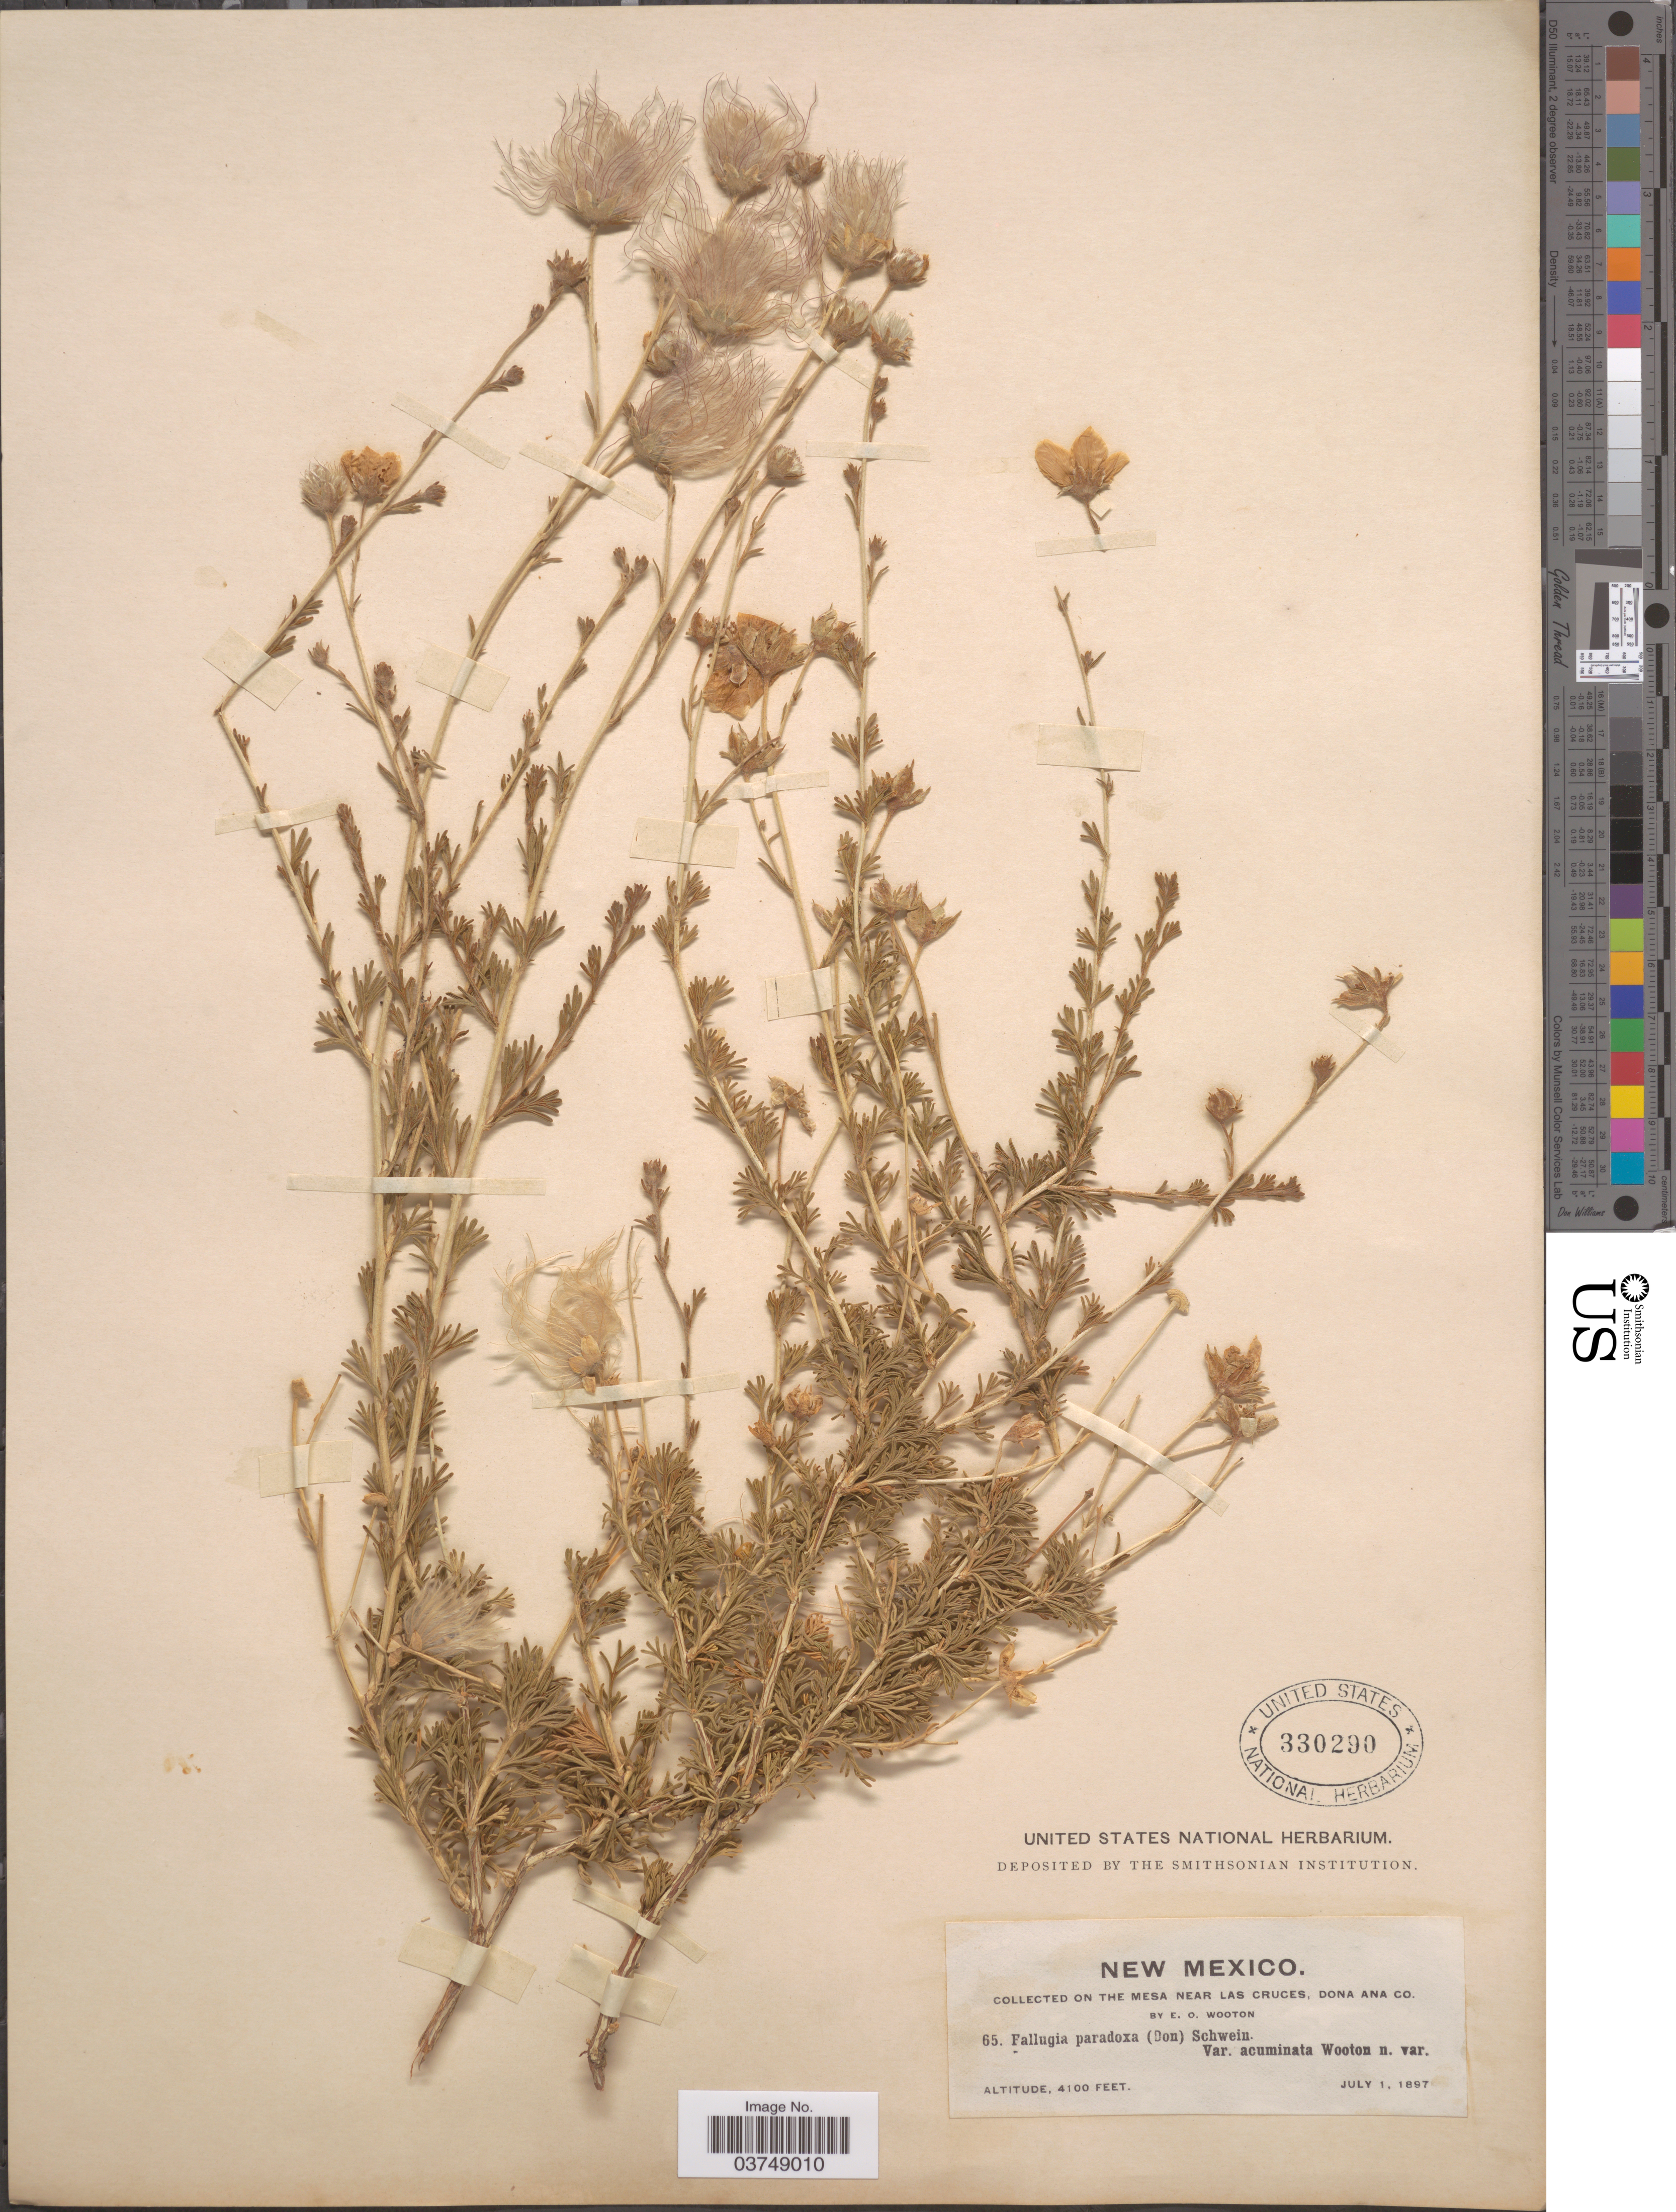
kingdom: Plantae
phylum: Tracheophyta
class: Magnoliopsida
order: Rosales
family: Rosaceae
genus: Fallugia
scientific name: Fallugia acuminata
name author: (Wooton) Rydb.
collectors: E. O. Wooton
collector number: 65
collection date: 1897-07-01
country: United States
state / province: New Mexico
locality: On the mesa near Las Cruces, Dona Ana Co.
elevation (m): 1250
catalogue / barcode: US 330290